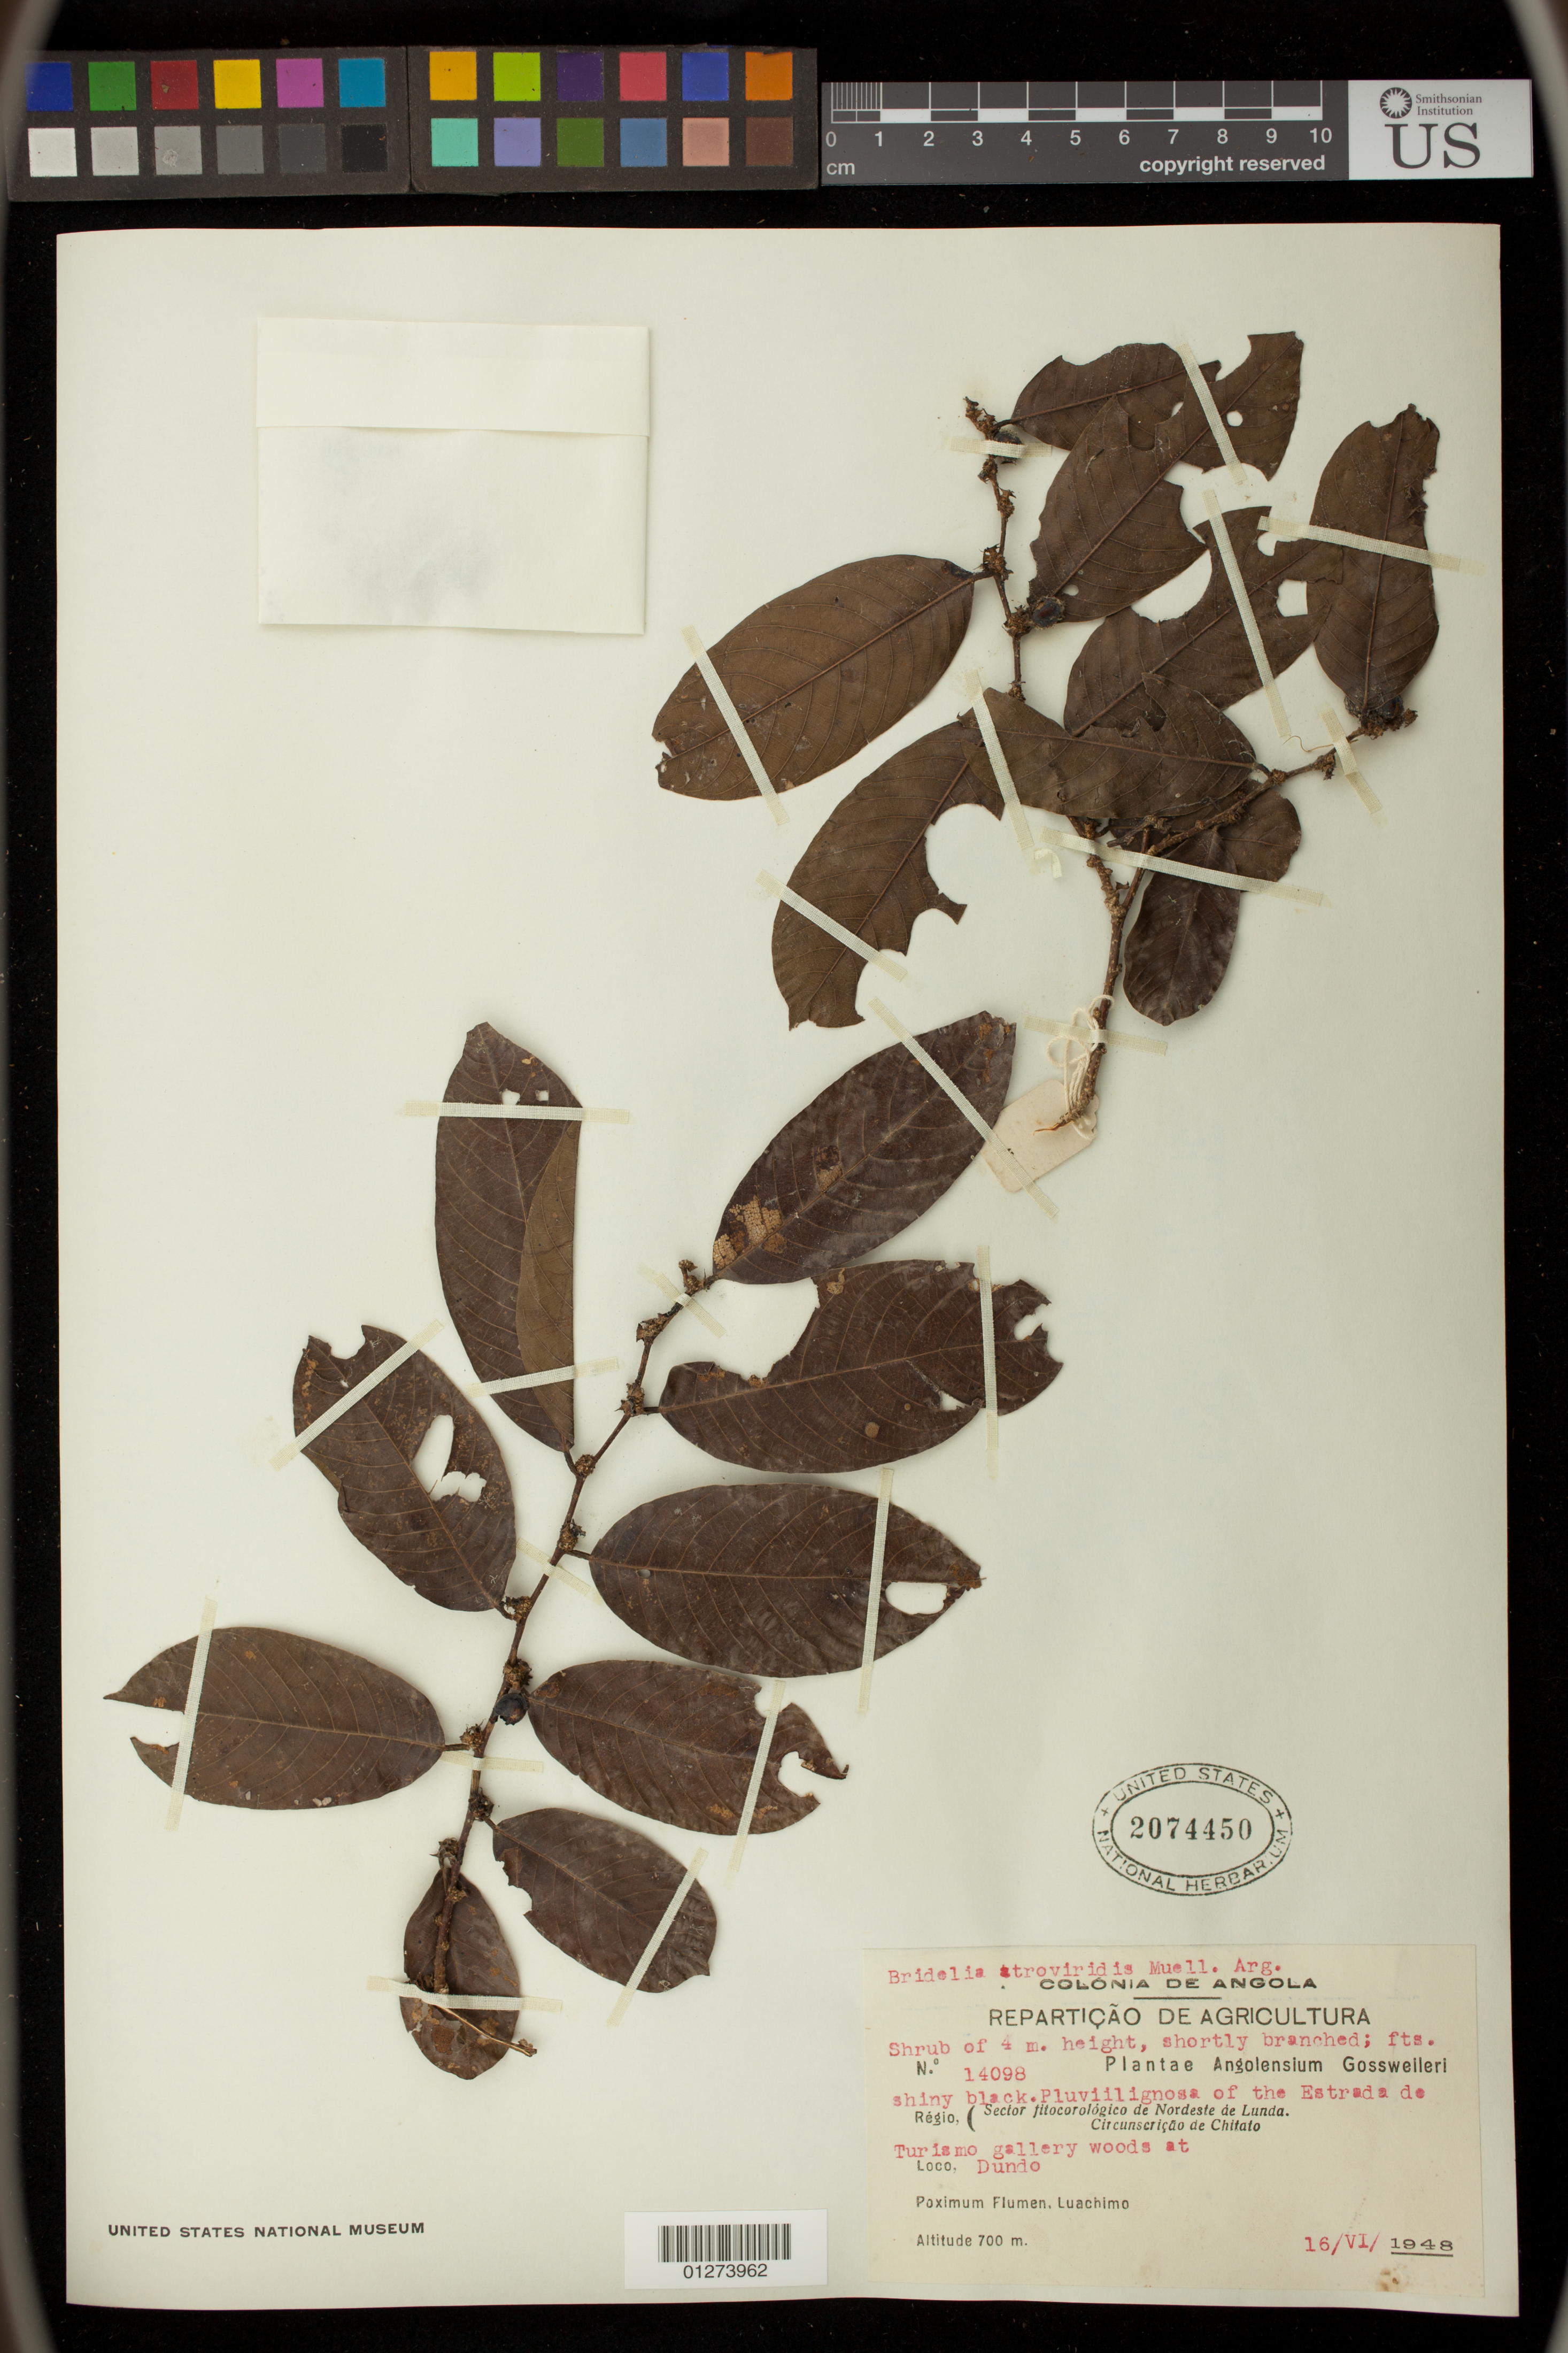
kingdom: Plantae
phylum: Tracheophyta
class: Magnoliopsida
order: Malpighiales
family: Phyllanthaceae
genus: Bridelia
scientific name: Bridelia atroviridis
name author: Müll. Arg.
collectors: J. Gossweiler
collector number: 14098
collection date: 1948-06-16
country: Angola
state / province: Lunda Norte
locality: Turismo gallery woods at Dundo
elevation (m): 700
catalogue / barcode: US 2074450